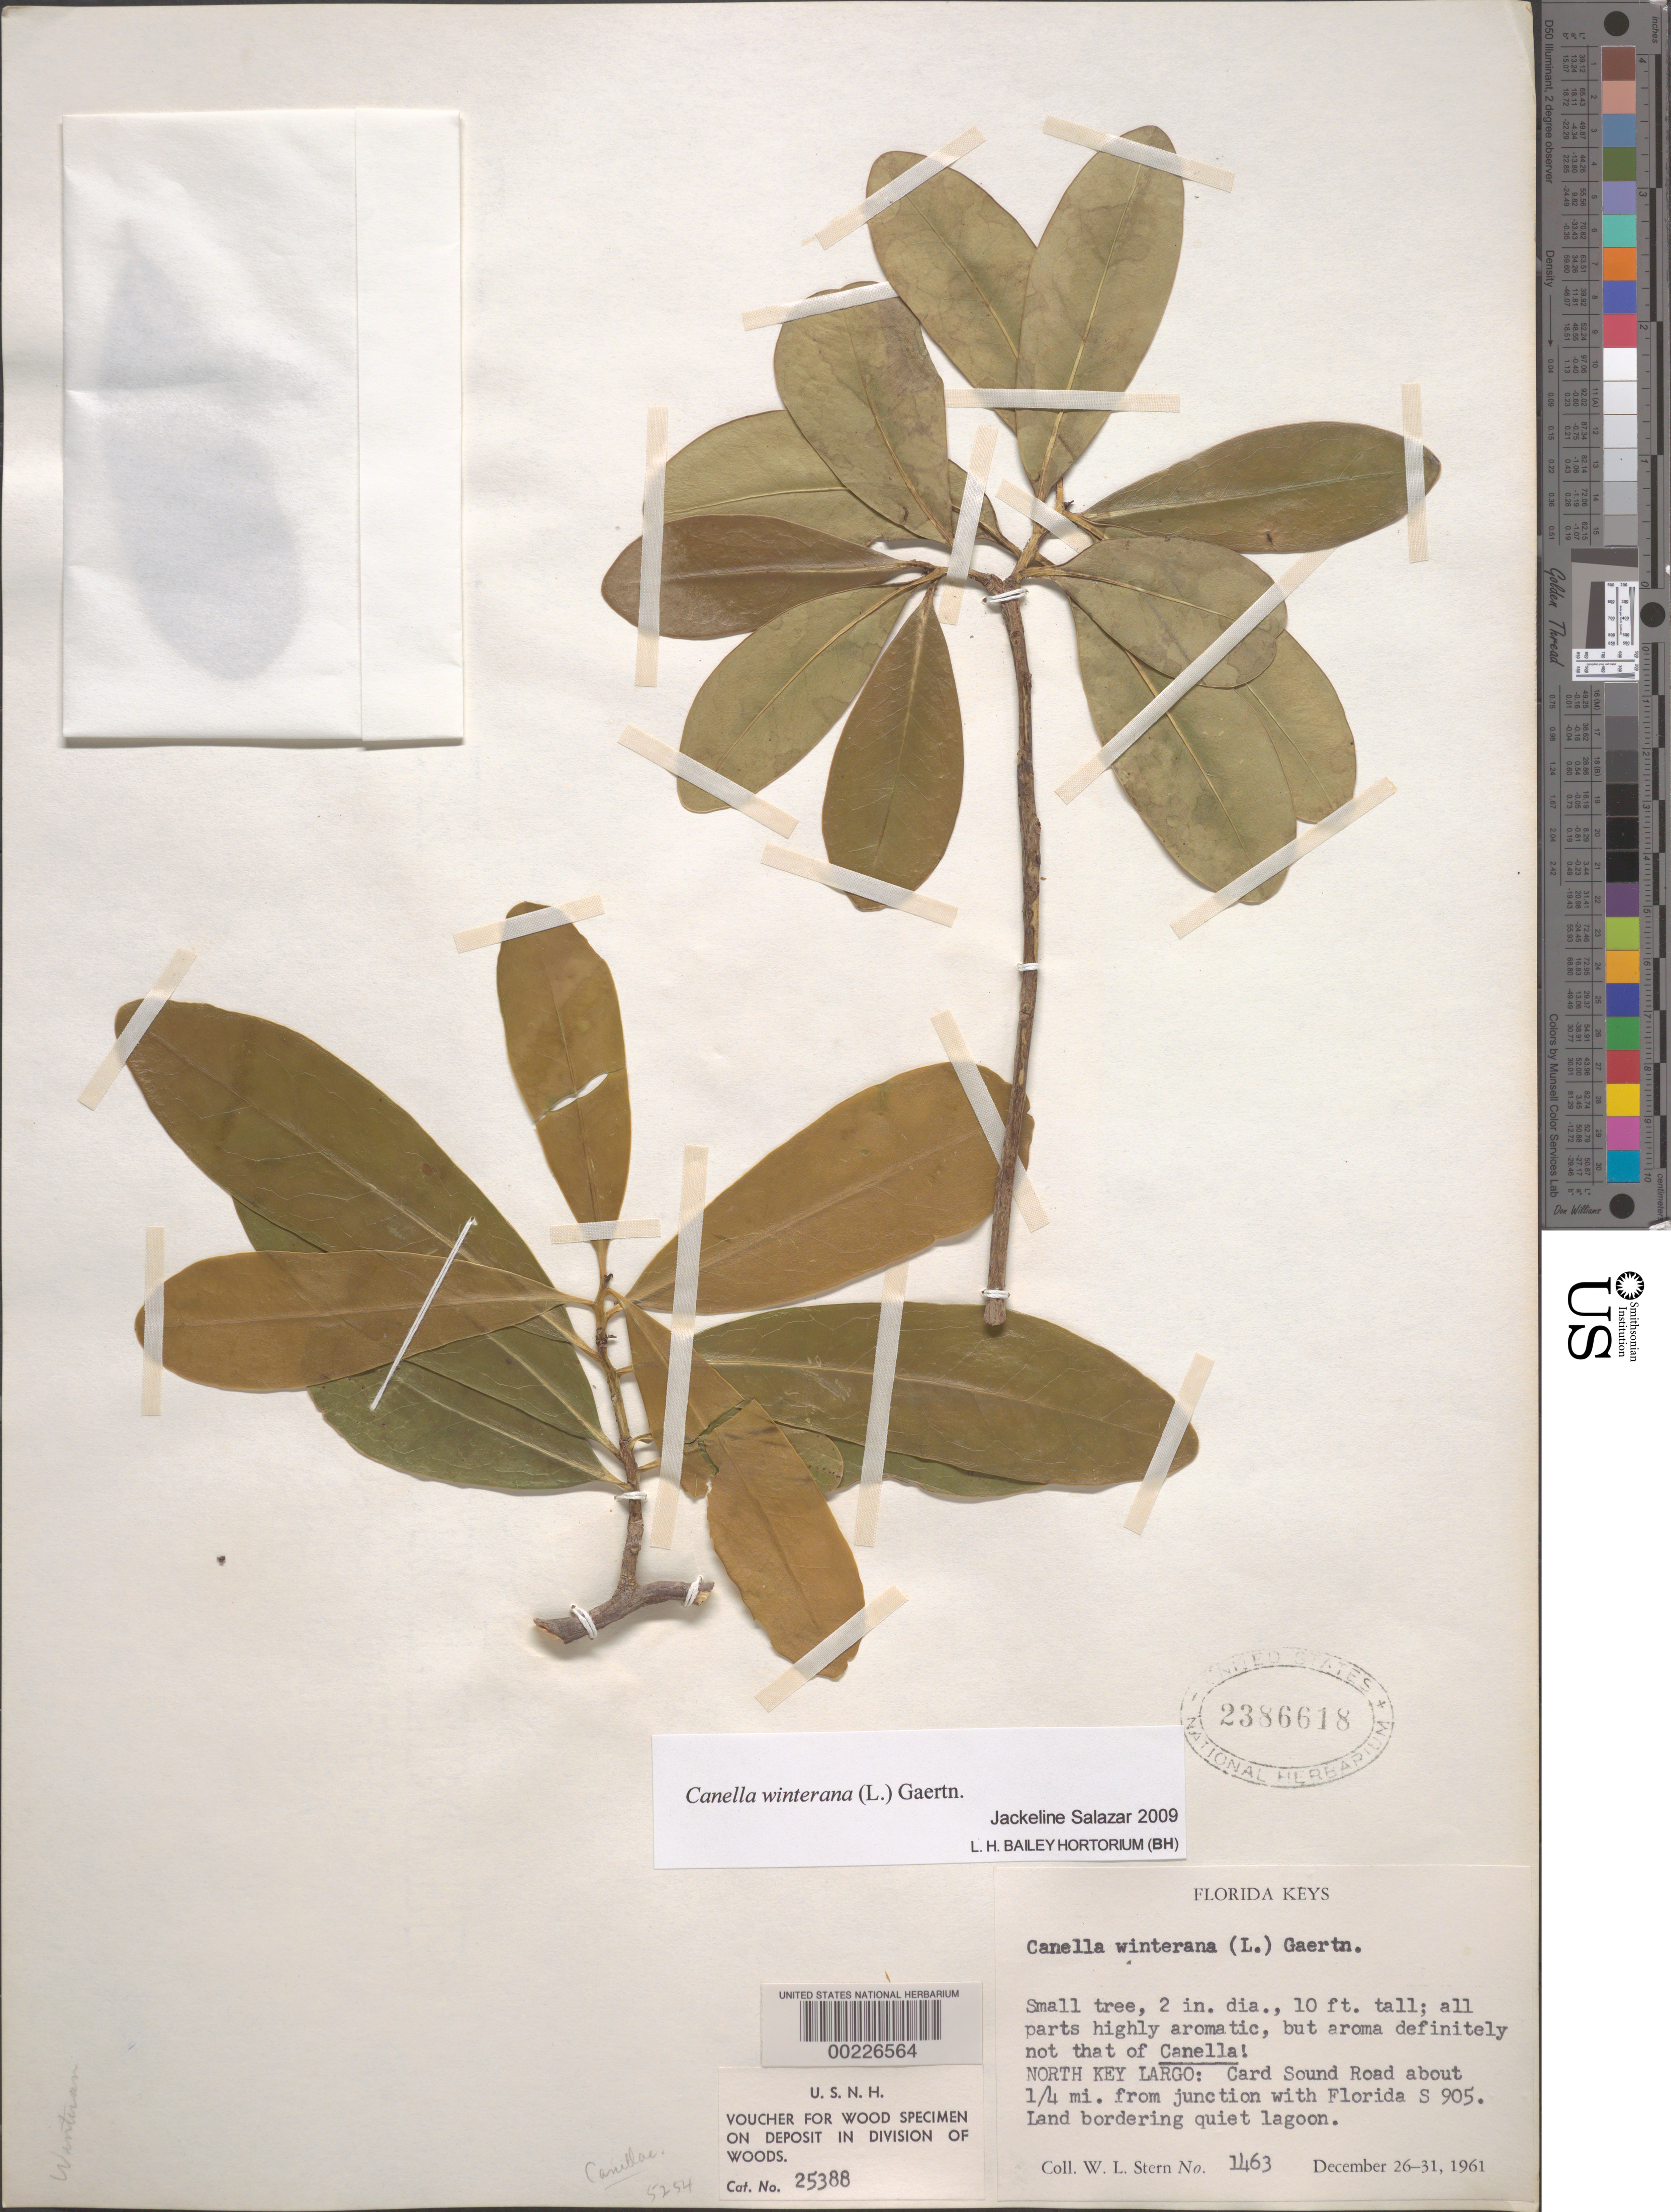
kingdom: Plantae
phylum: Tracheophyta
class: Magnoliopsida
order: Canellales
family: Canellaceae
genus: Canella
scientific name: Canella winterana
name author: (L.) Gaertn.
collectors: W. L. Stern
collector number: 1463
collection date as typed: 26 Dec 1961 to 31 Dec 1961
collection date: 1961-12-26/1961-12-31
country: United States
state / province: Florida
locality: North key largo: card sound road about 0.25 mi from junction with florida s 905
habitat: Land bordering quiet lagoon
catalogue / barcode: US 2386618